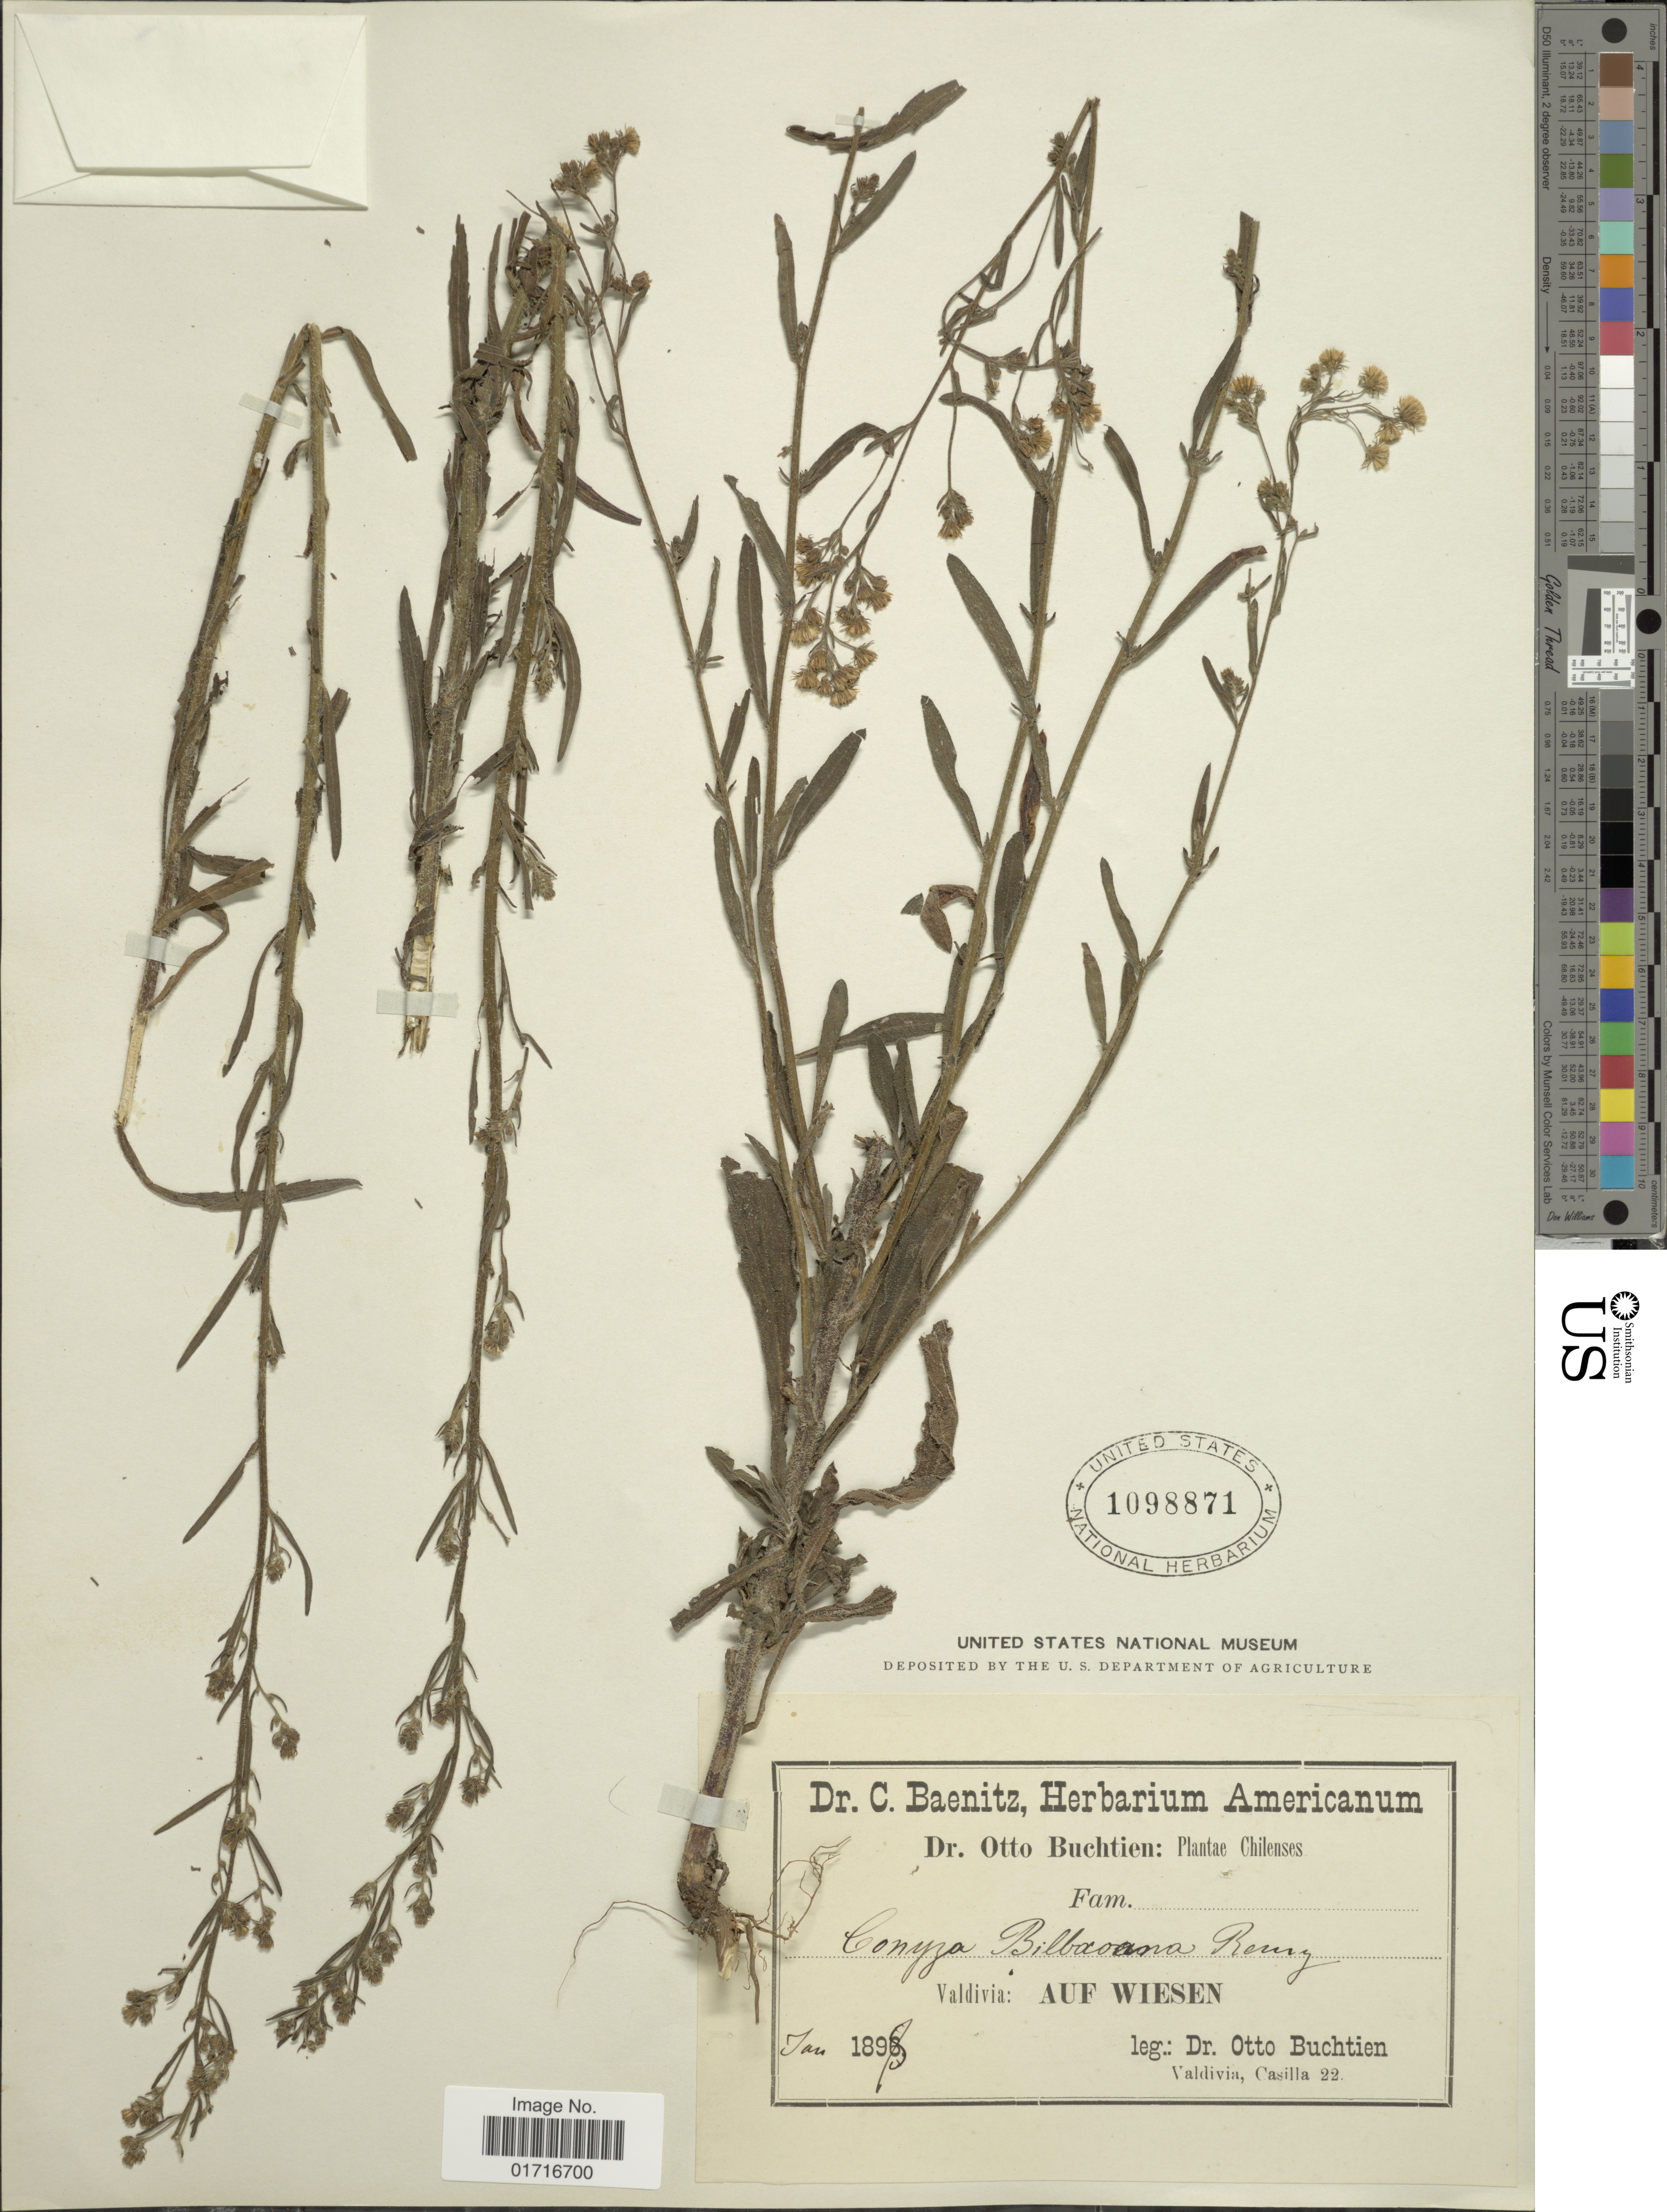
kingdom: Plantae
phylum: Tracheophyta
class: Magnoliopsida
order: Asterales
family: Asteraceae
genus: Conyza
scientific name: Conyza bilbaoana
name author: J. Rémy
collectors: O. Buchtien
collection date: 1898-01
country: Chile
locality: Chilenses. Valdivia: Auf Wiesen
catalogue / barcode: US 1098871